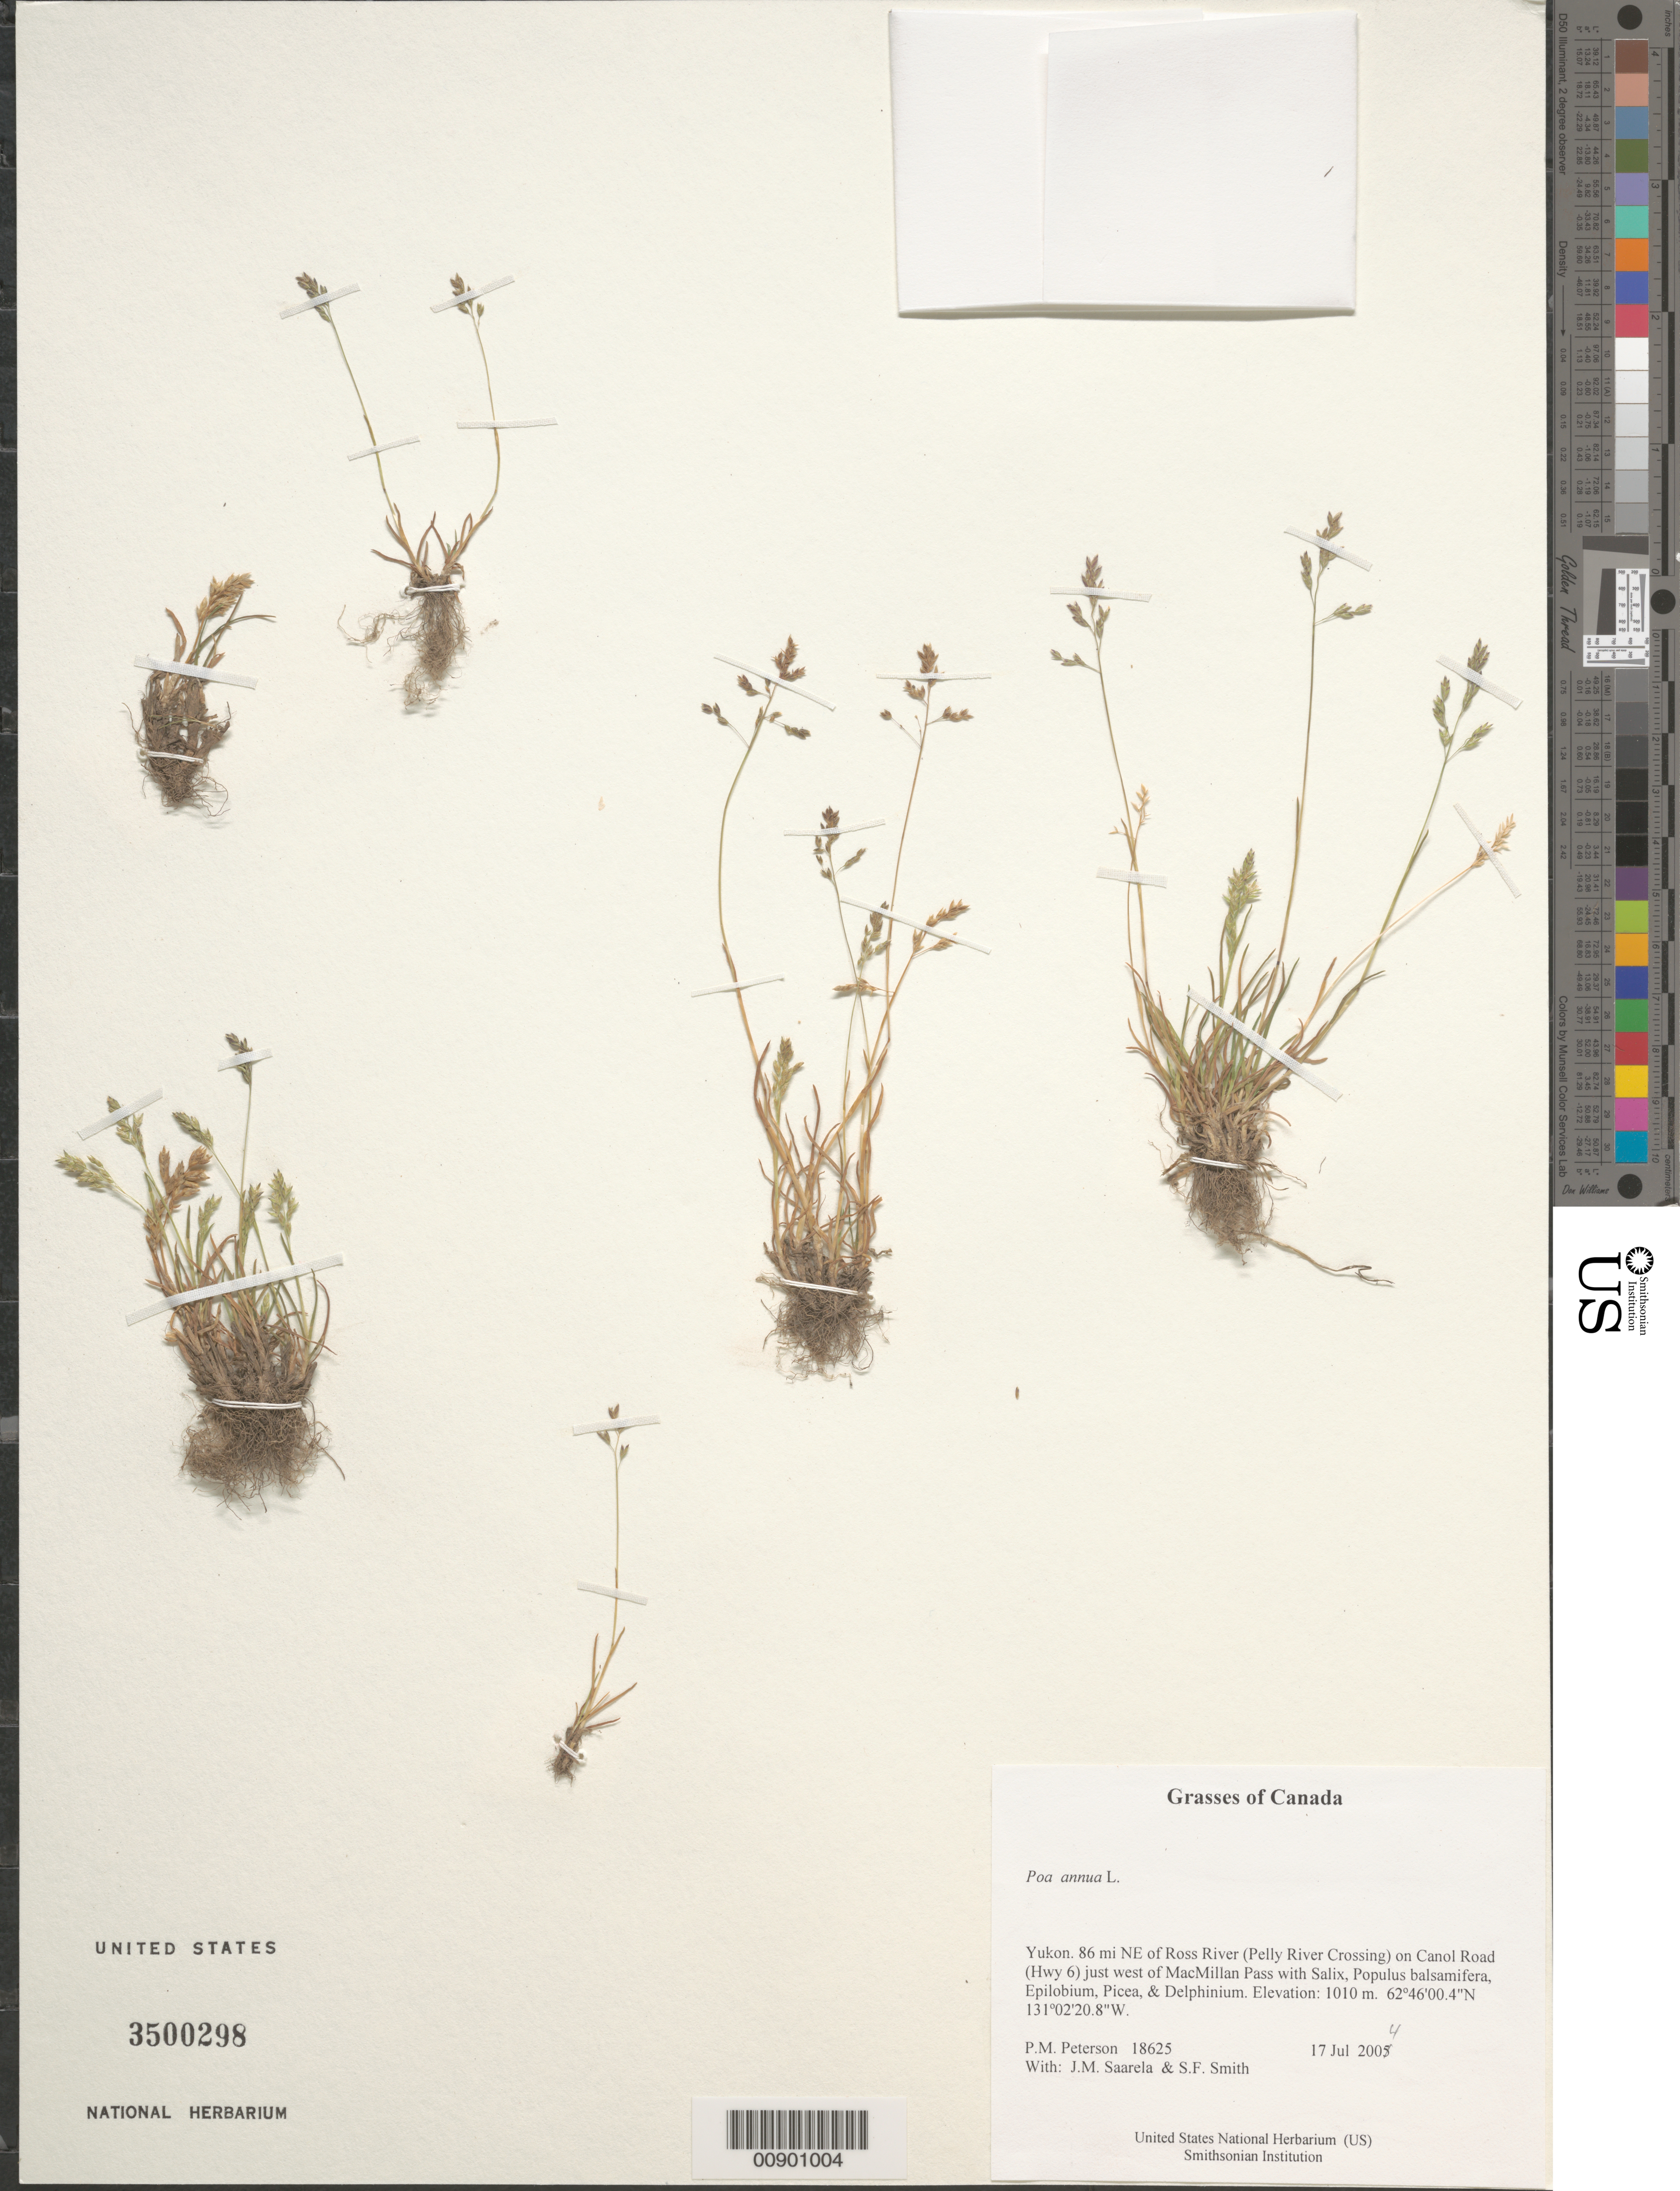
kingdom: Plantae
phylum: Tracheophyta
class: Liliopsida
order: Poales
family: Poaceae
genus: Poa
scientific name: Poa annua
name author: L.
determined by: Soreng, Robert J., Research Associate (BOT), Smithsonian Institution - National Museum of Natural History (UNITED STATES)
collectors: P. M. Peterson, J. Saarela & S.F. Smith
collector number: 18625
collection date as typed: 17 Jul 2004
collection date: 2004-07-17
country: Canada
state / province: Yukon Territory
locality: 86 mi NE of Ross River (Pelly River Crossing) on Canol Road (Hwy 6) just west of MacMillan Pass with Salix, Populus balsamifera, Epilobium, Picea, & Delphinium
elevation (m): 1010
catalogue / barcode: US 3500398